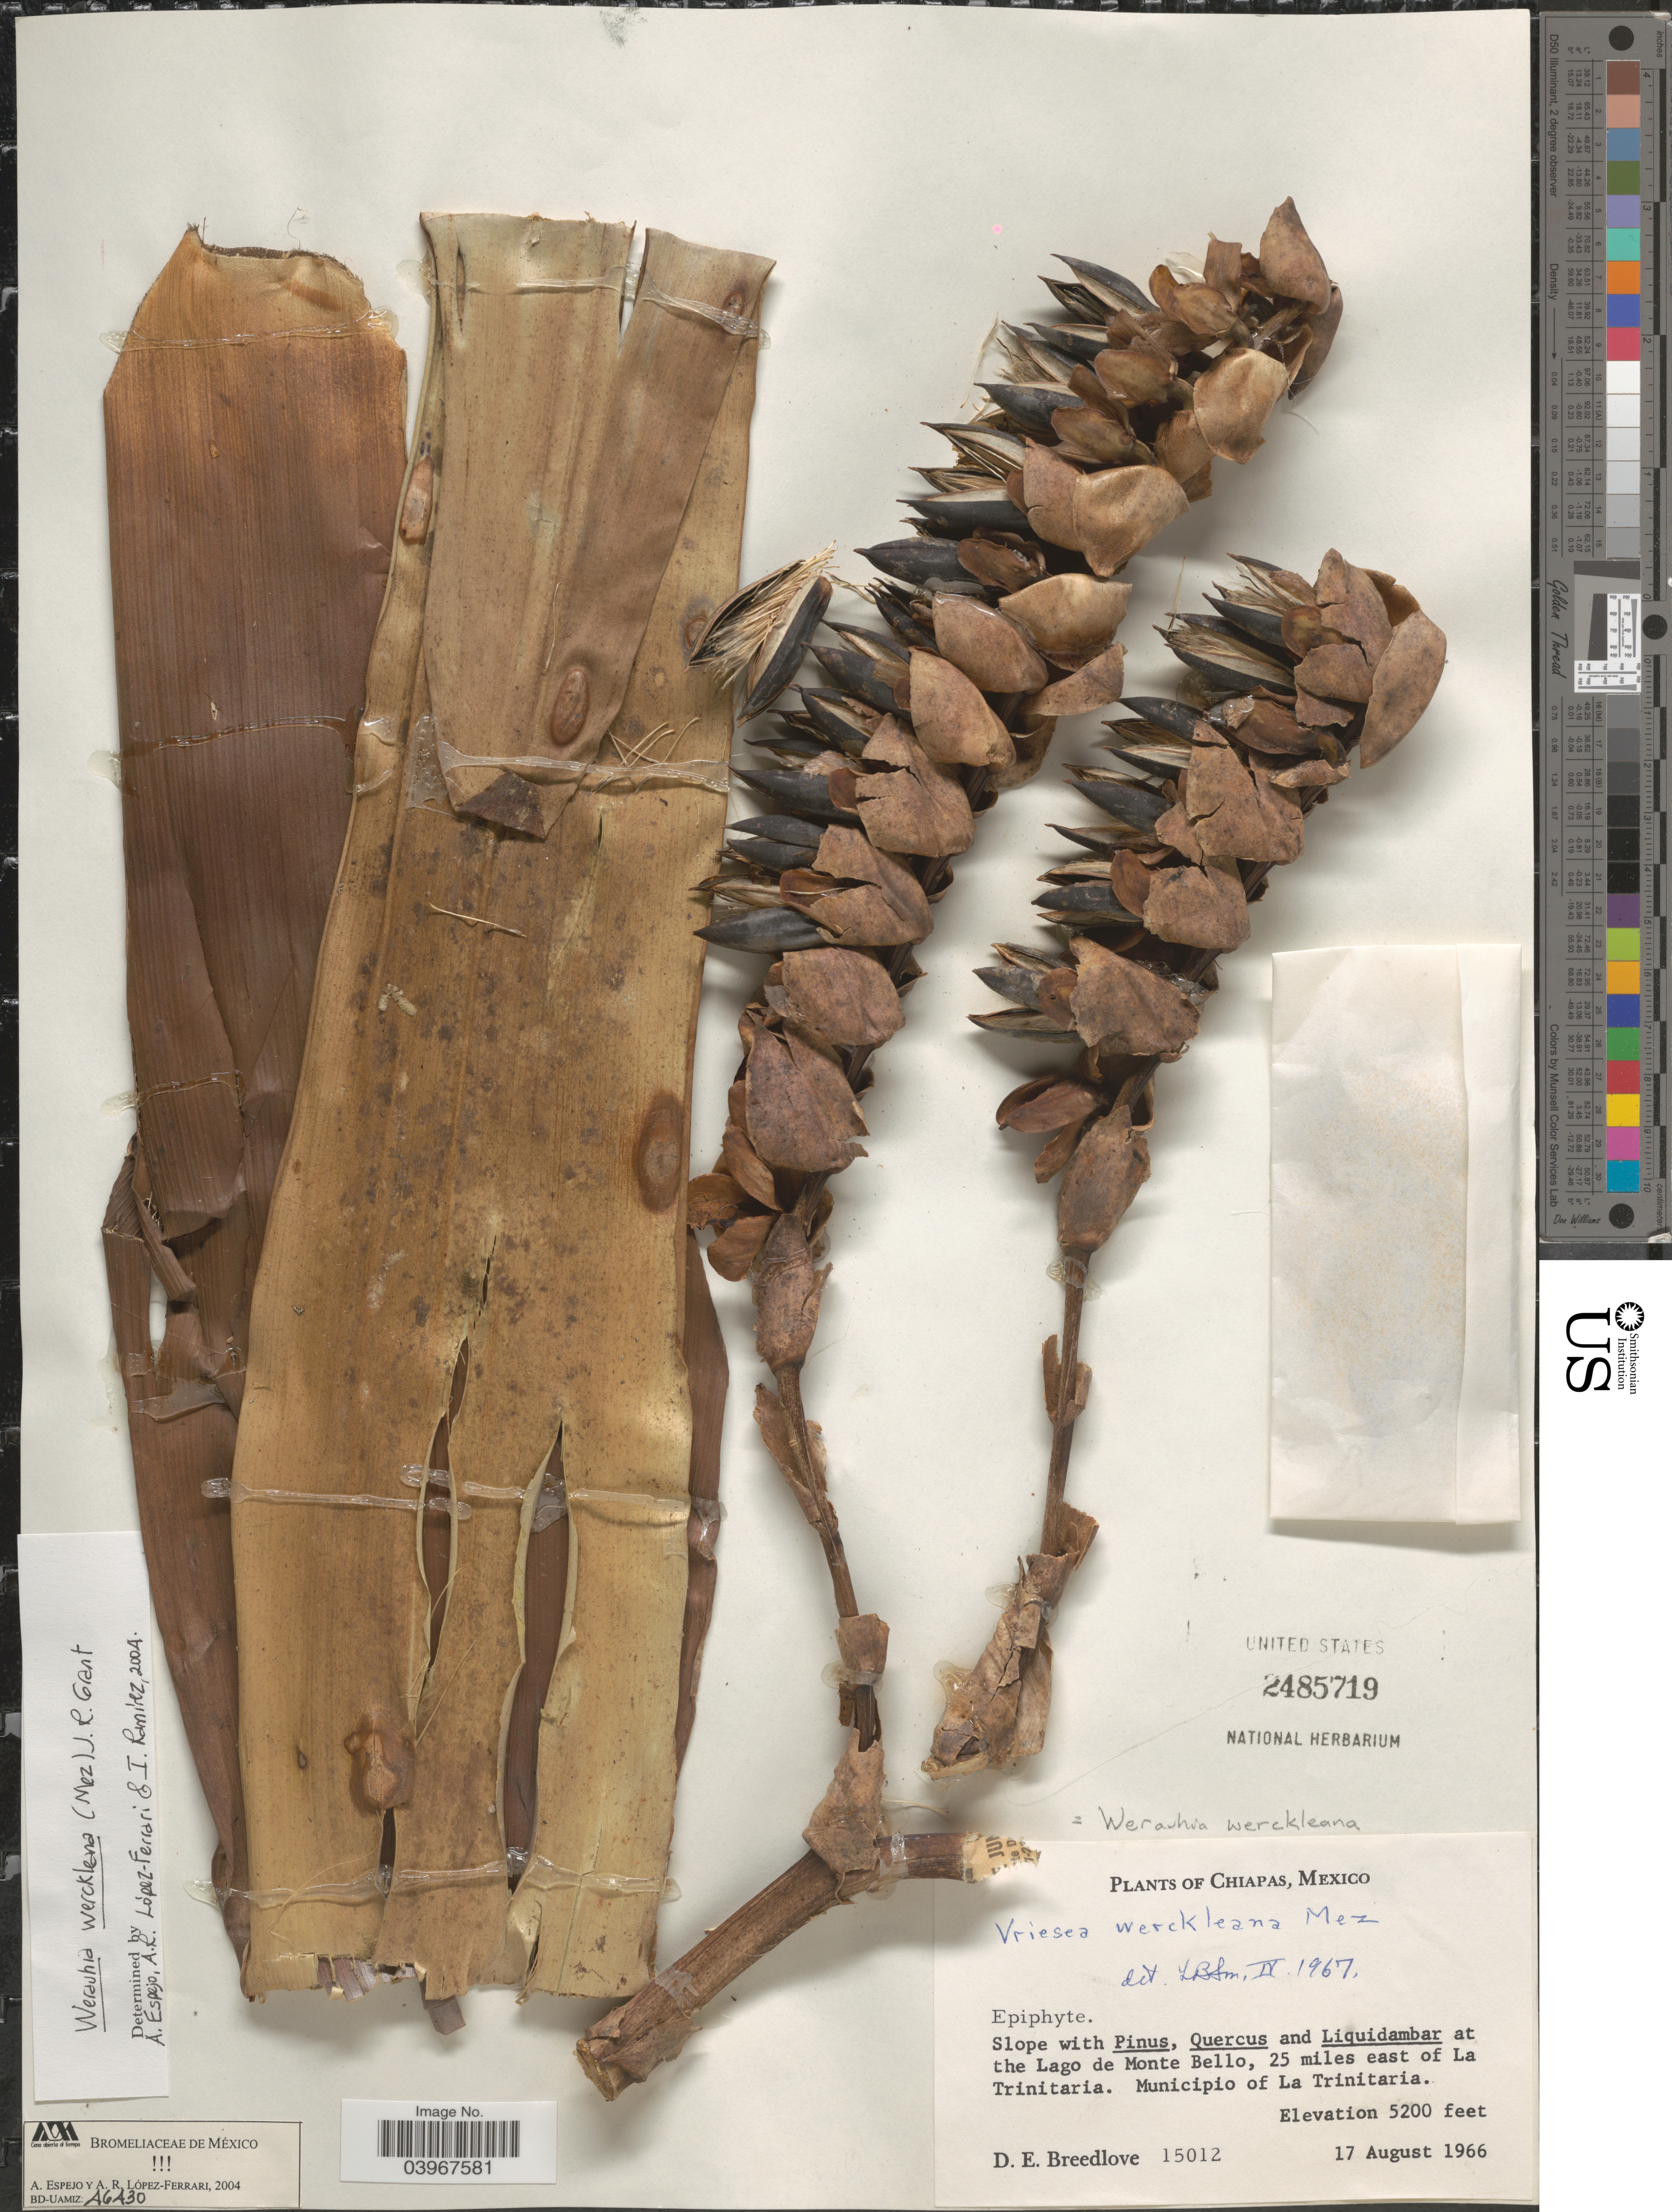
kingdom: Plantae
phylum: Tracheophyta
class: Liliopsida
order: Poales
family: Bromeliaceae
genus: Werauhia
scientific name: Werauhia werckleana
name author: (Mez) J.R. Grant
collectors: D. E. Breedlove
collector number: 15012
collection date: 1966-08-17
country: Mexico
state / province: Chiapas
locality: At the Lago de Monte Bello, 25 miles east of La Trinitaria. Municipio of La Trinitaria.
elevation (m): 1585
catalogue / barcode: US 2485719